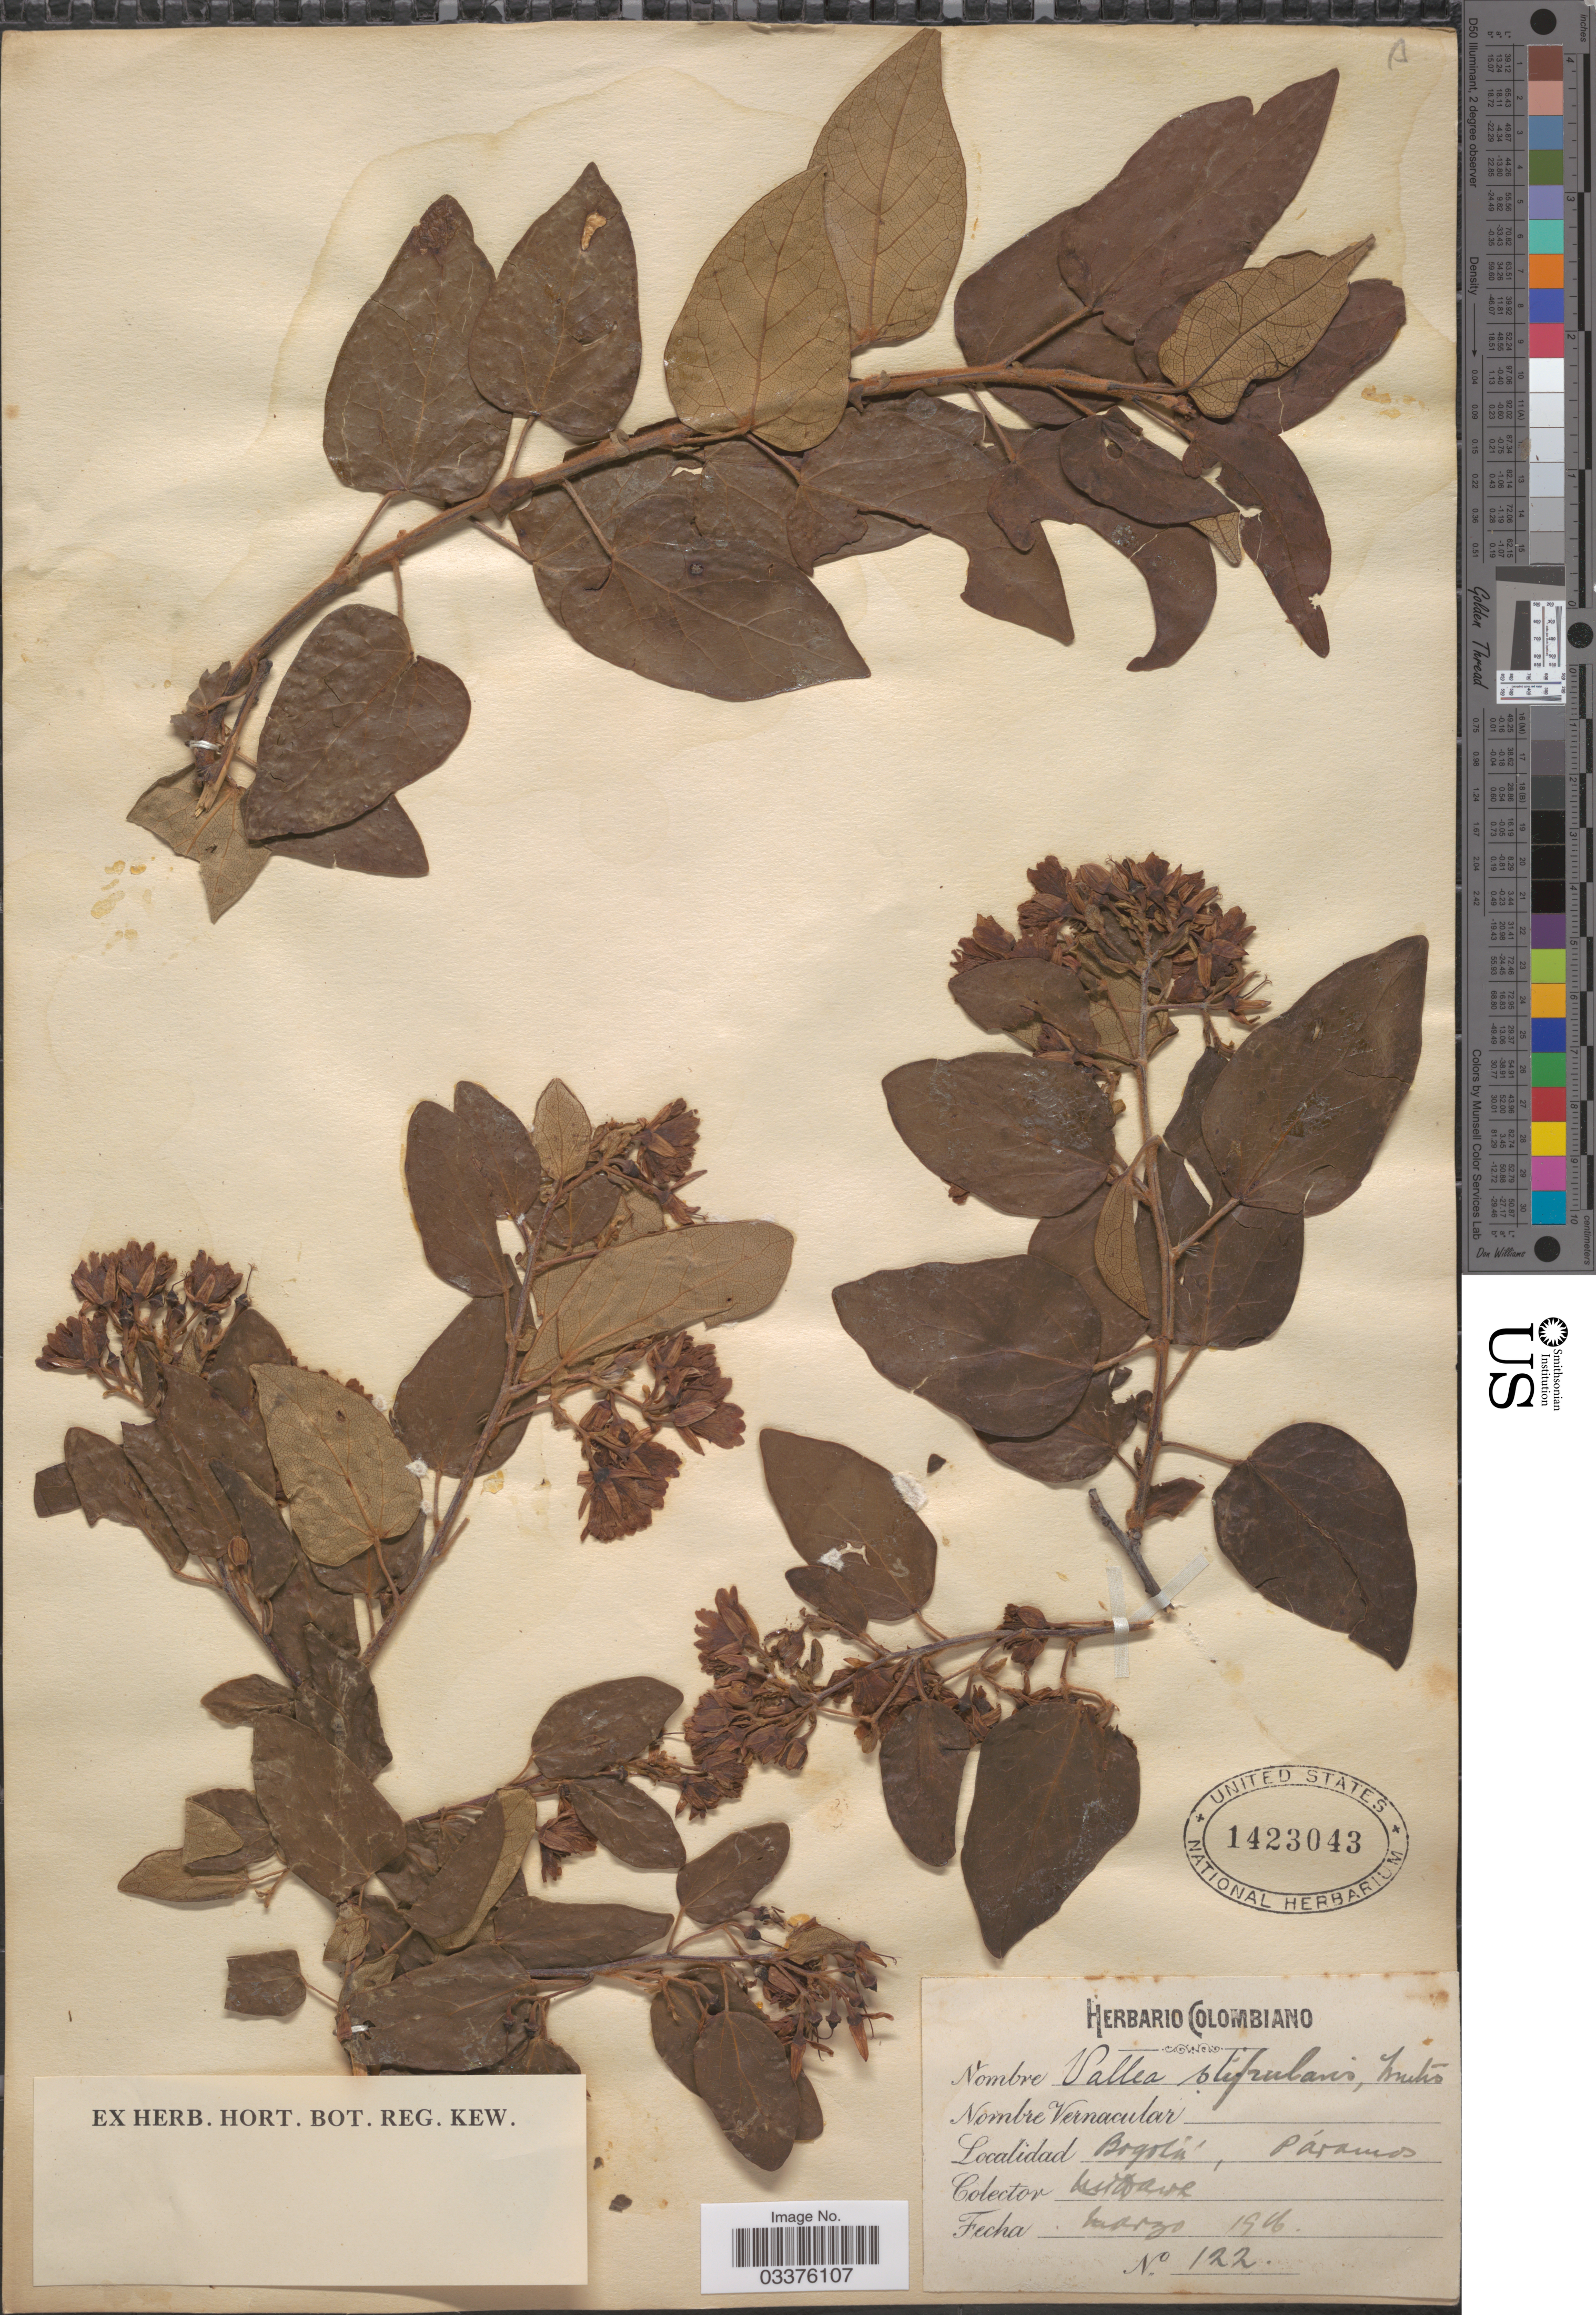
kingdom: Plantae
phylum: Tracheophyta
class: Magnoliopsida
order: Oxalidales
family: Elaeocarpaceae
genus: Vallea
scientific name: Vallea stipularis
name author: L. f.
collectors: M. T. Dawe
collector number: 122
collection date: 1916-03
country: Colombia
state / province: Bogota D.C.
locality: Bogotá.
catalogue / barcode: US 1423043